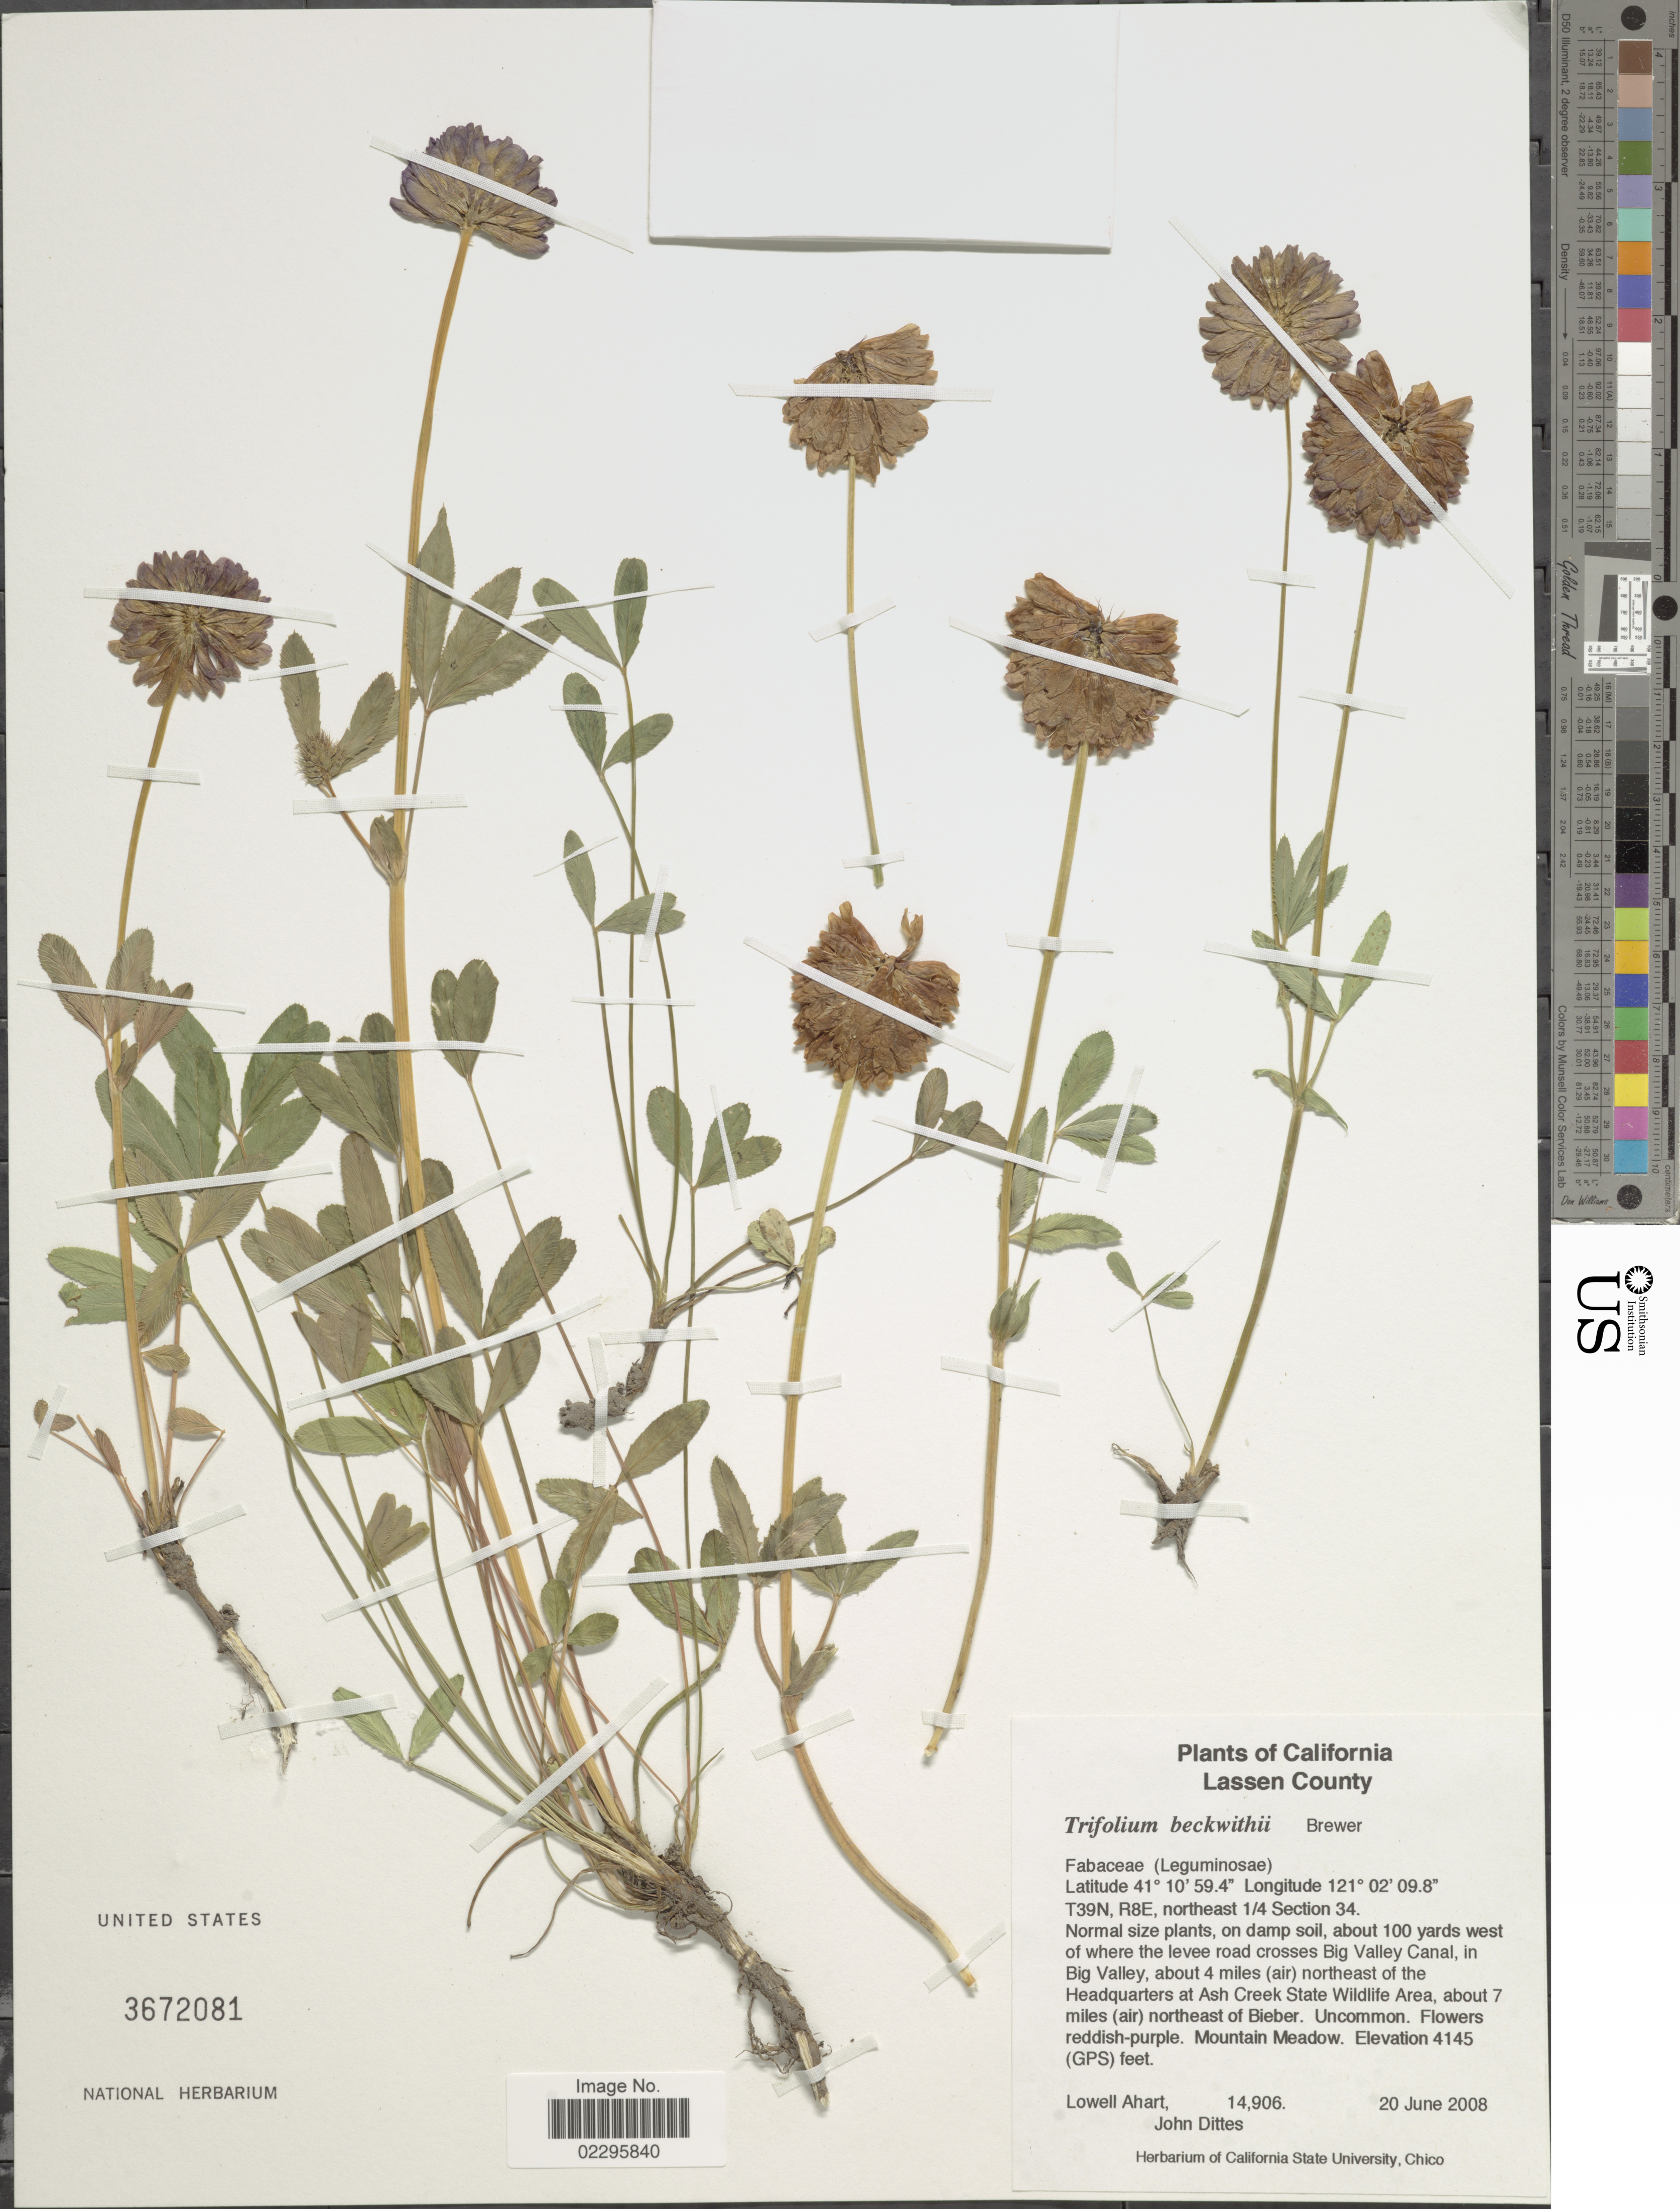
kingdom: Plantae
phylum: Tracheophyta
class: Magnoliopsida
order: Fabales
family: Fabaceae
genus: Trifolium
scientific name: Trifolium beckwithii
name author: S. Watson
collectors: L. Ahart & J. Dittes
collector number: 14906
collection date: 2008-06-20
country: United States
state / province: California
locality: T39N, R8E, northeast 1/4 Section 34, about 100 yards west of where the levee road crosses Big Valley Canal, in Big Valley, about 4 miles (air) northeast of the Headquarters at Ash Creek State Wildlife Area, about 7 miles (air) northeast of Bieber, mountain meadow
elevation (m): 1263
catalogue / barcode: US 3672081